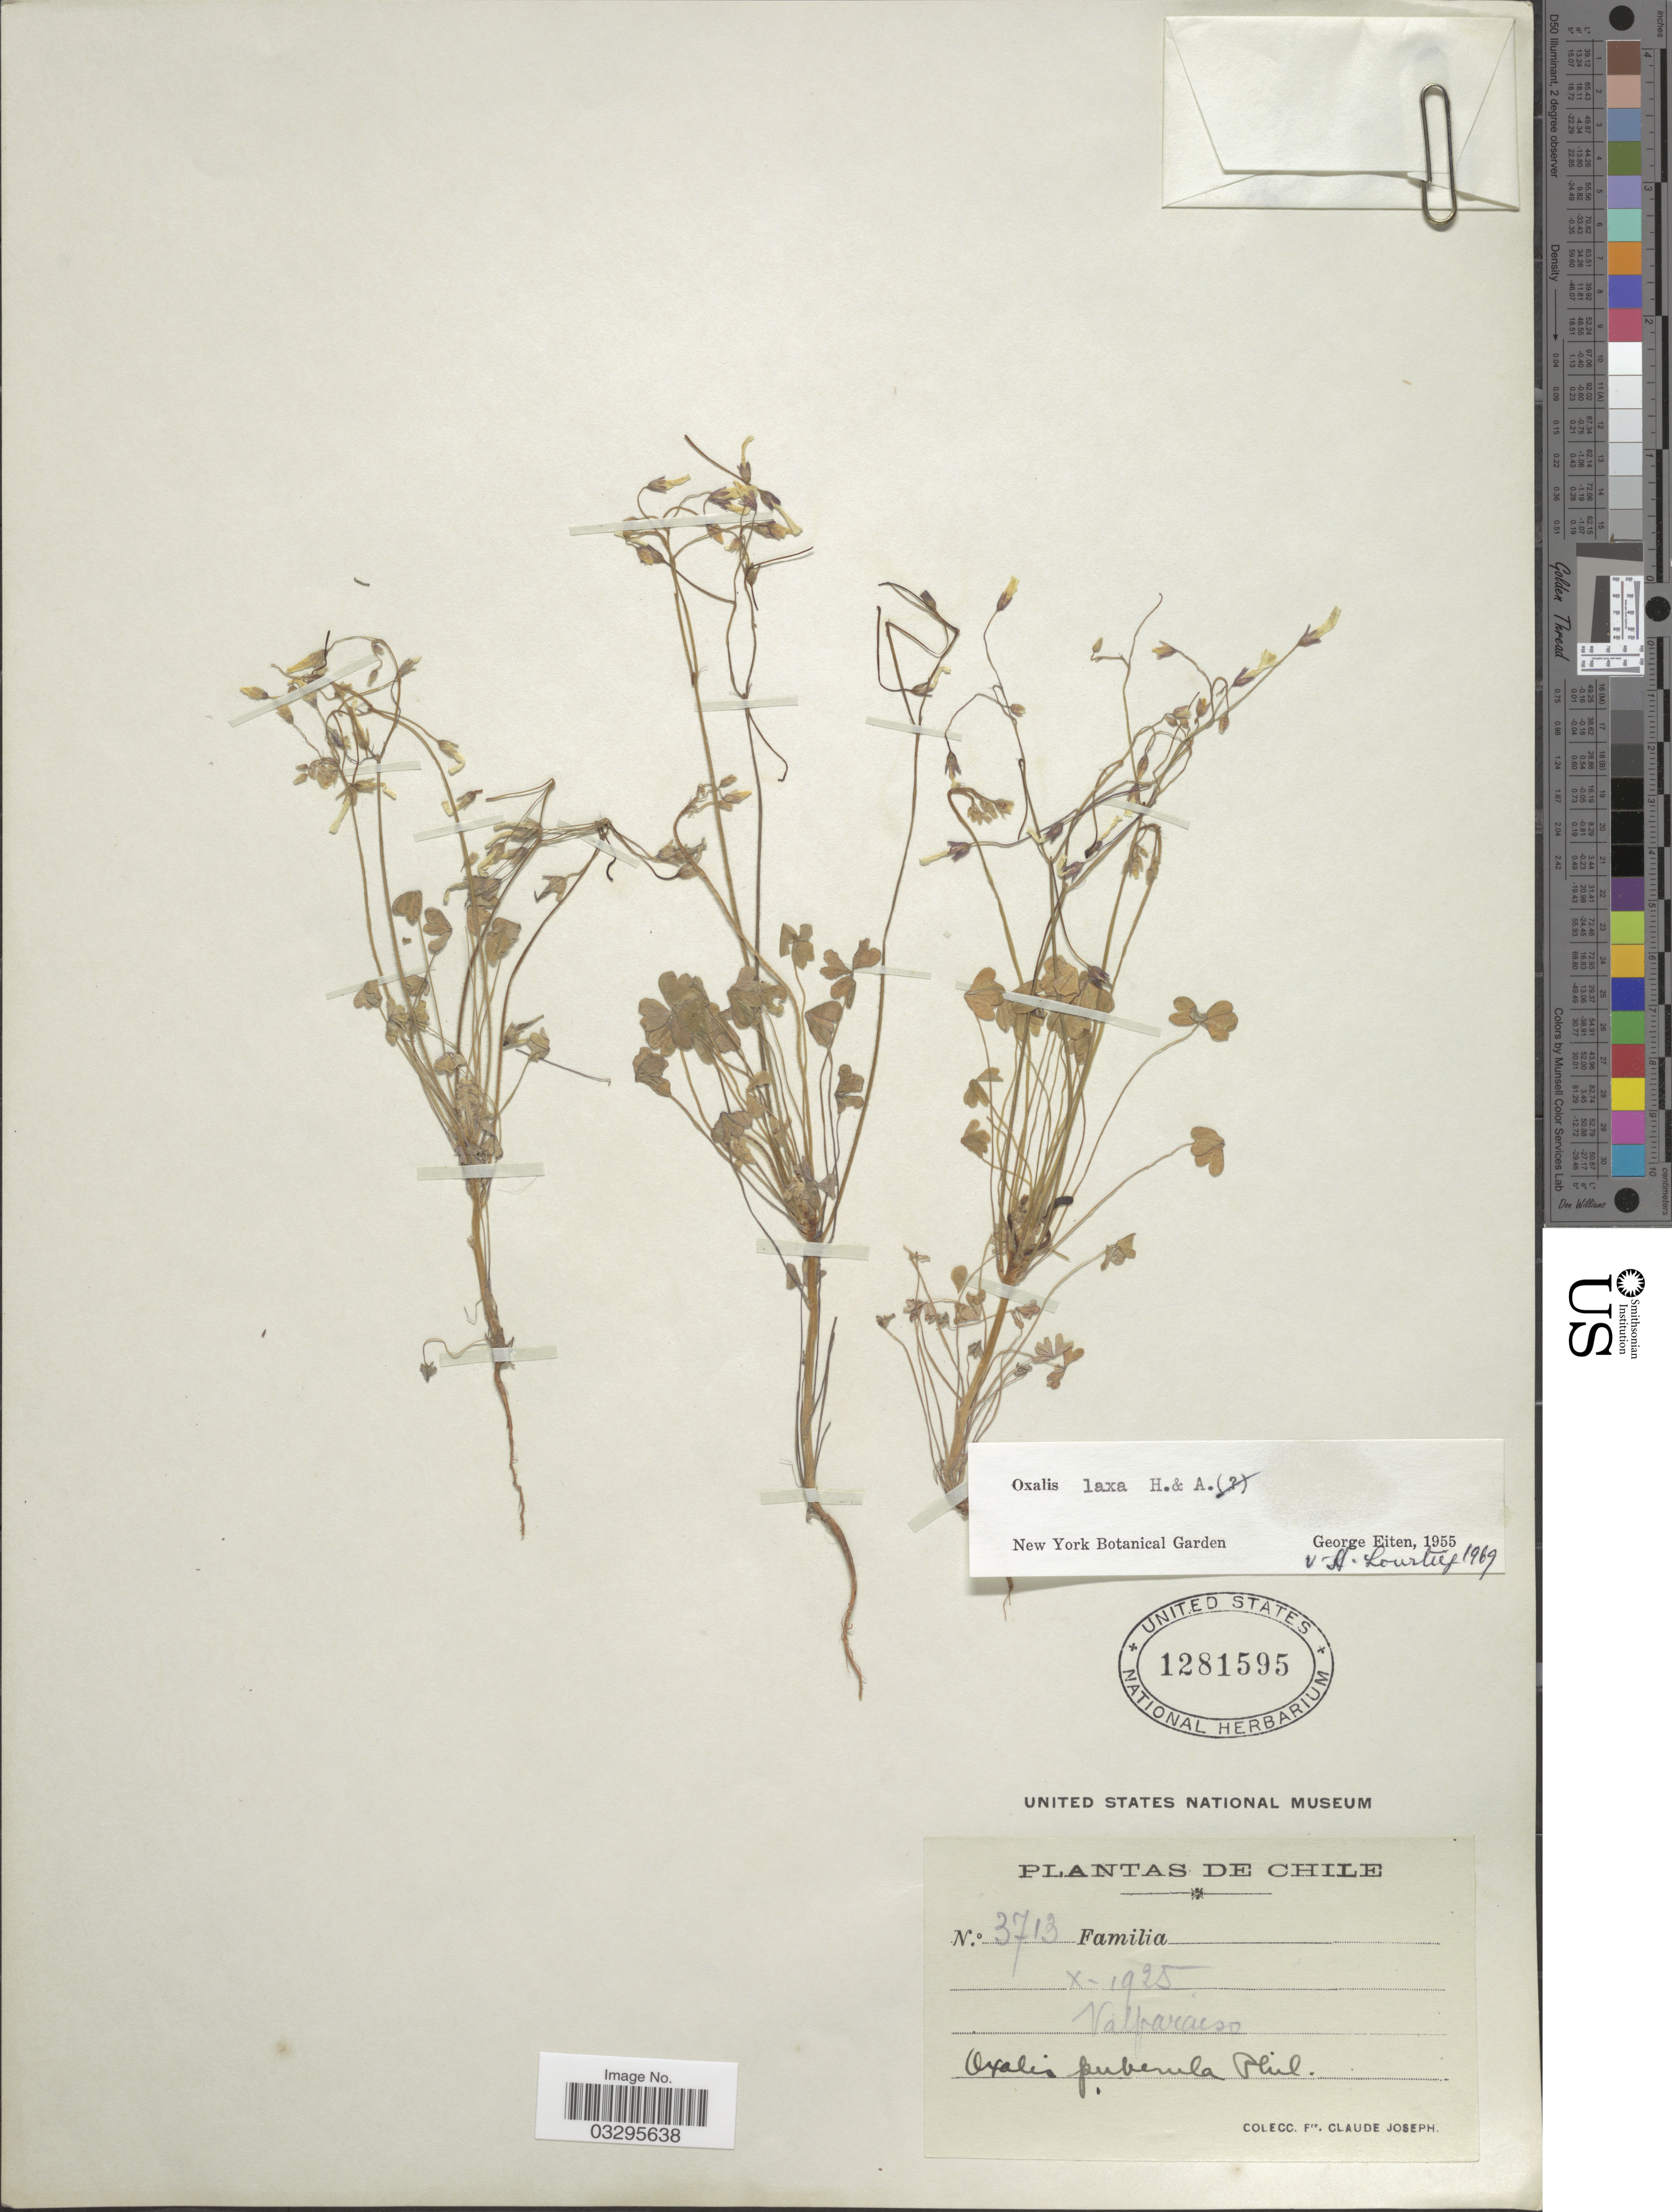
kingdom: Plantae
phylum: Tracheophyta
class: Magnoliopsida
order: Oxalidales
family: Oxalidaceae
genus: Oxalis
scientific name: Oxalis laxa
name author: Hook. & Arn.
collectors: Bro. Claude-Joseph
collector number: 3713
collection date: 1925-10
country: Chile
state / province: Valparaíso (V)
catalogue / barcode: US 1281595